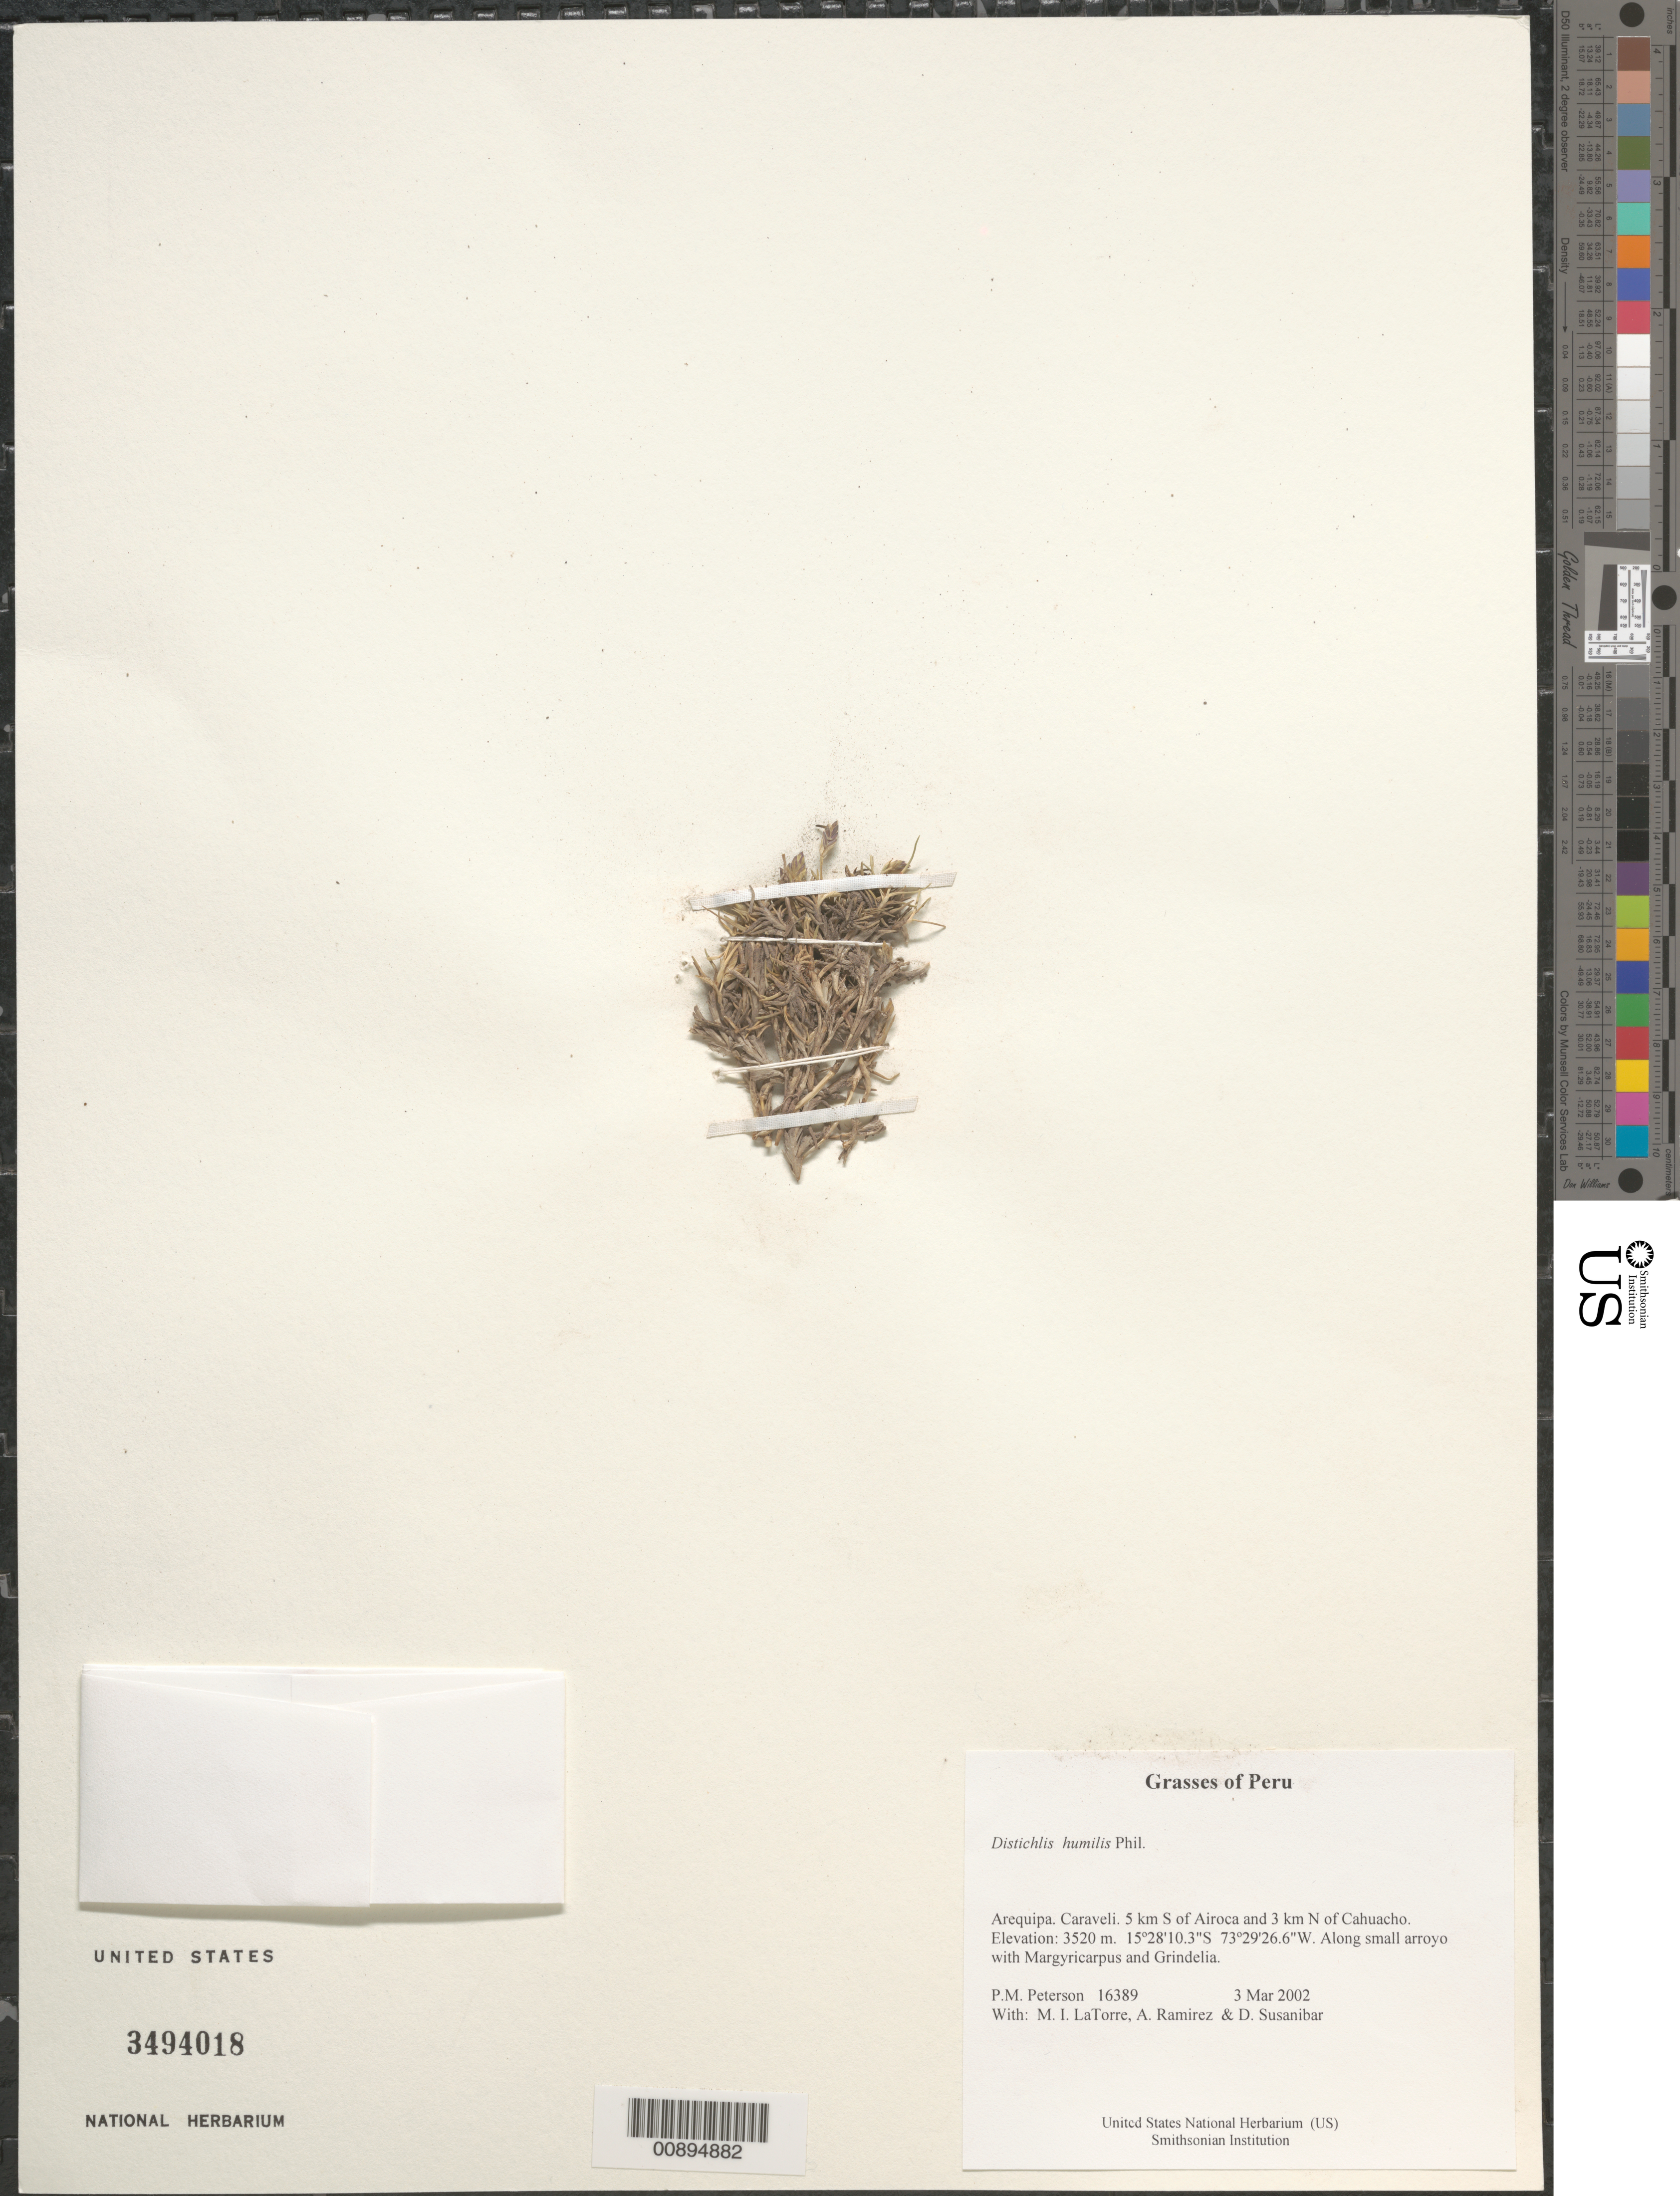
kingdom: Plantae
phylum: Tracheophyta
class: Liliopsida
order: Poales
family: Poaceae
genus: Distichlis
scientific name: Distichlis humilis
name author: Phil.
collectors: P. M. Peterson, M. I. La Torre, A. Ramírez & D. Susanibar Cruz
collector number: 16389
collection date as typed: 03 Mar 2002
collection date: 2002-03-03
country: Peru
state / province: Arequipa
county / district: Caravelí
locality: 5 km S of Airoca and 3 km N of Cahuacho.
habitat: Along small arroyo with ~Margyricarpus and Grindelia~.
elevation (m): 3520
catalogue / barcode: US 3494018